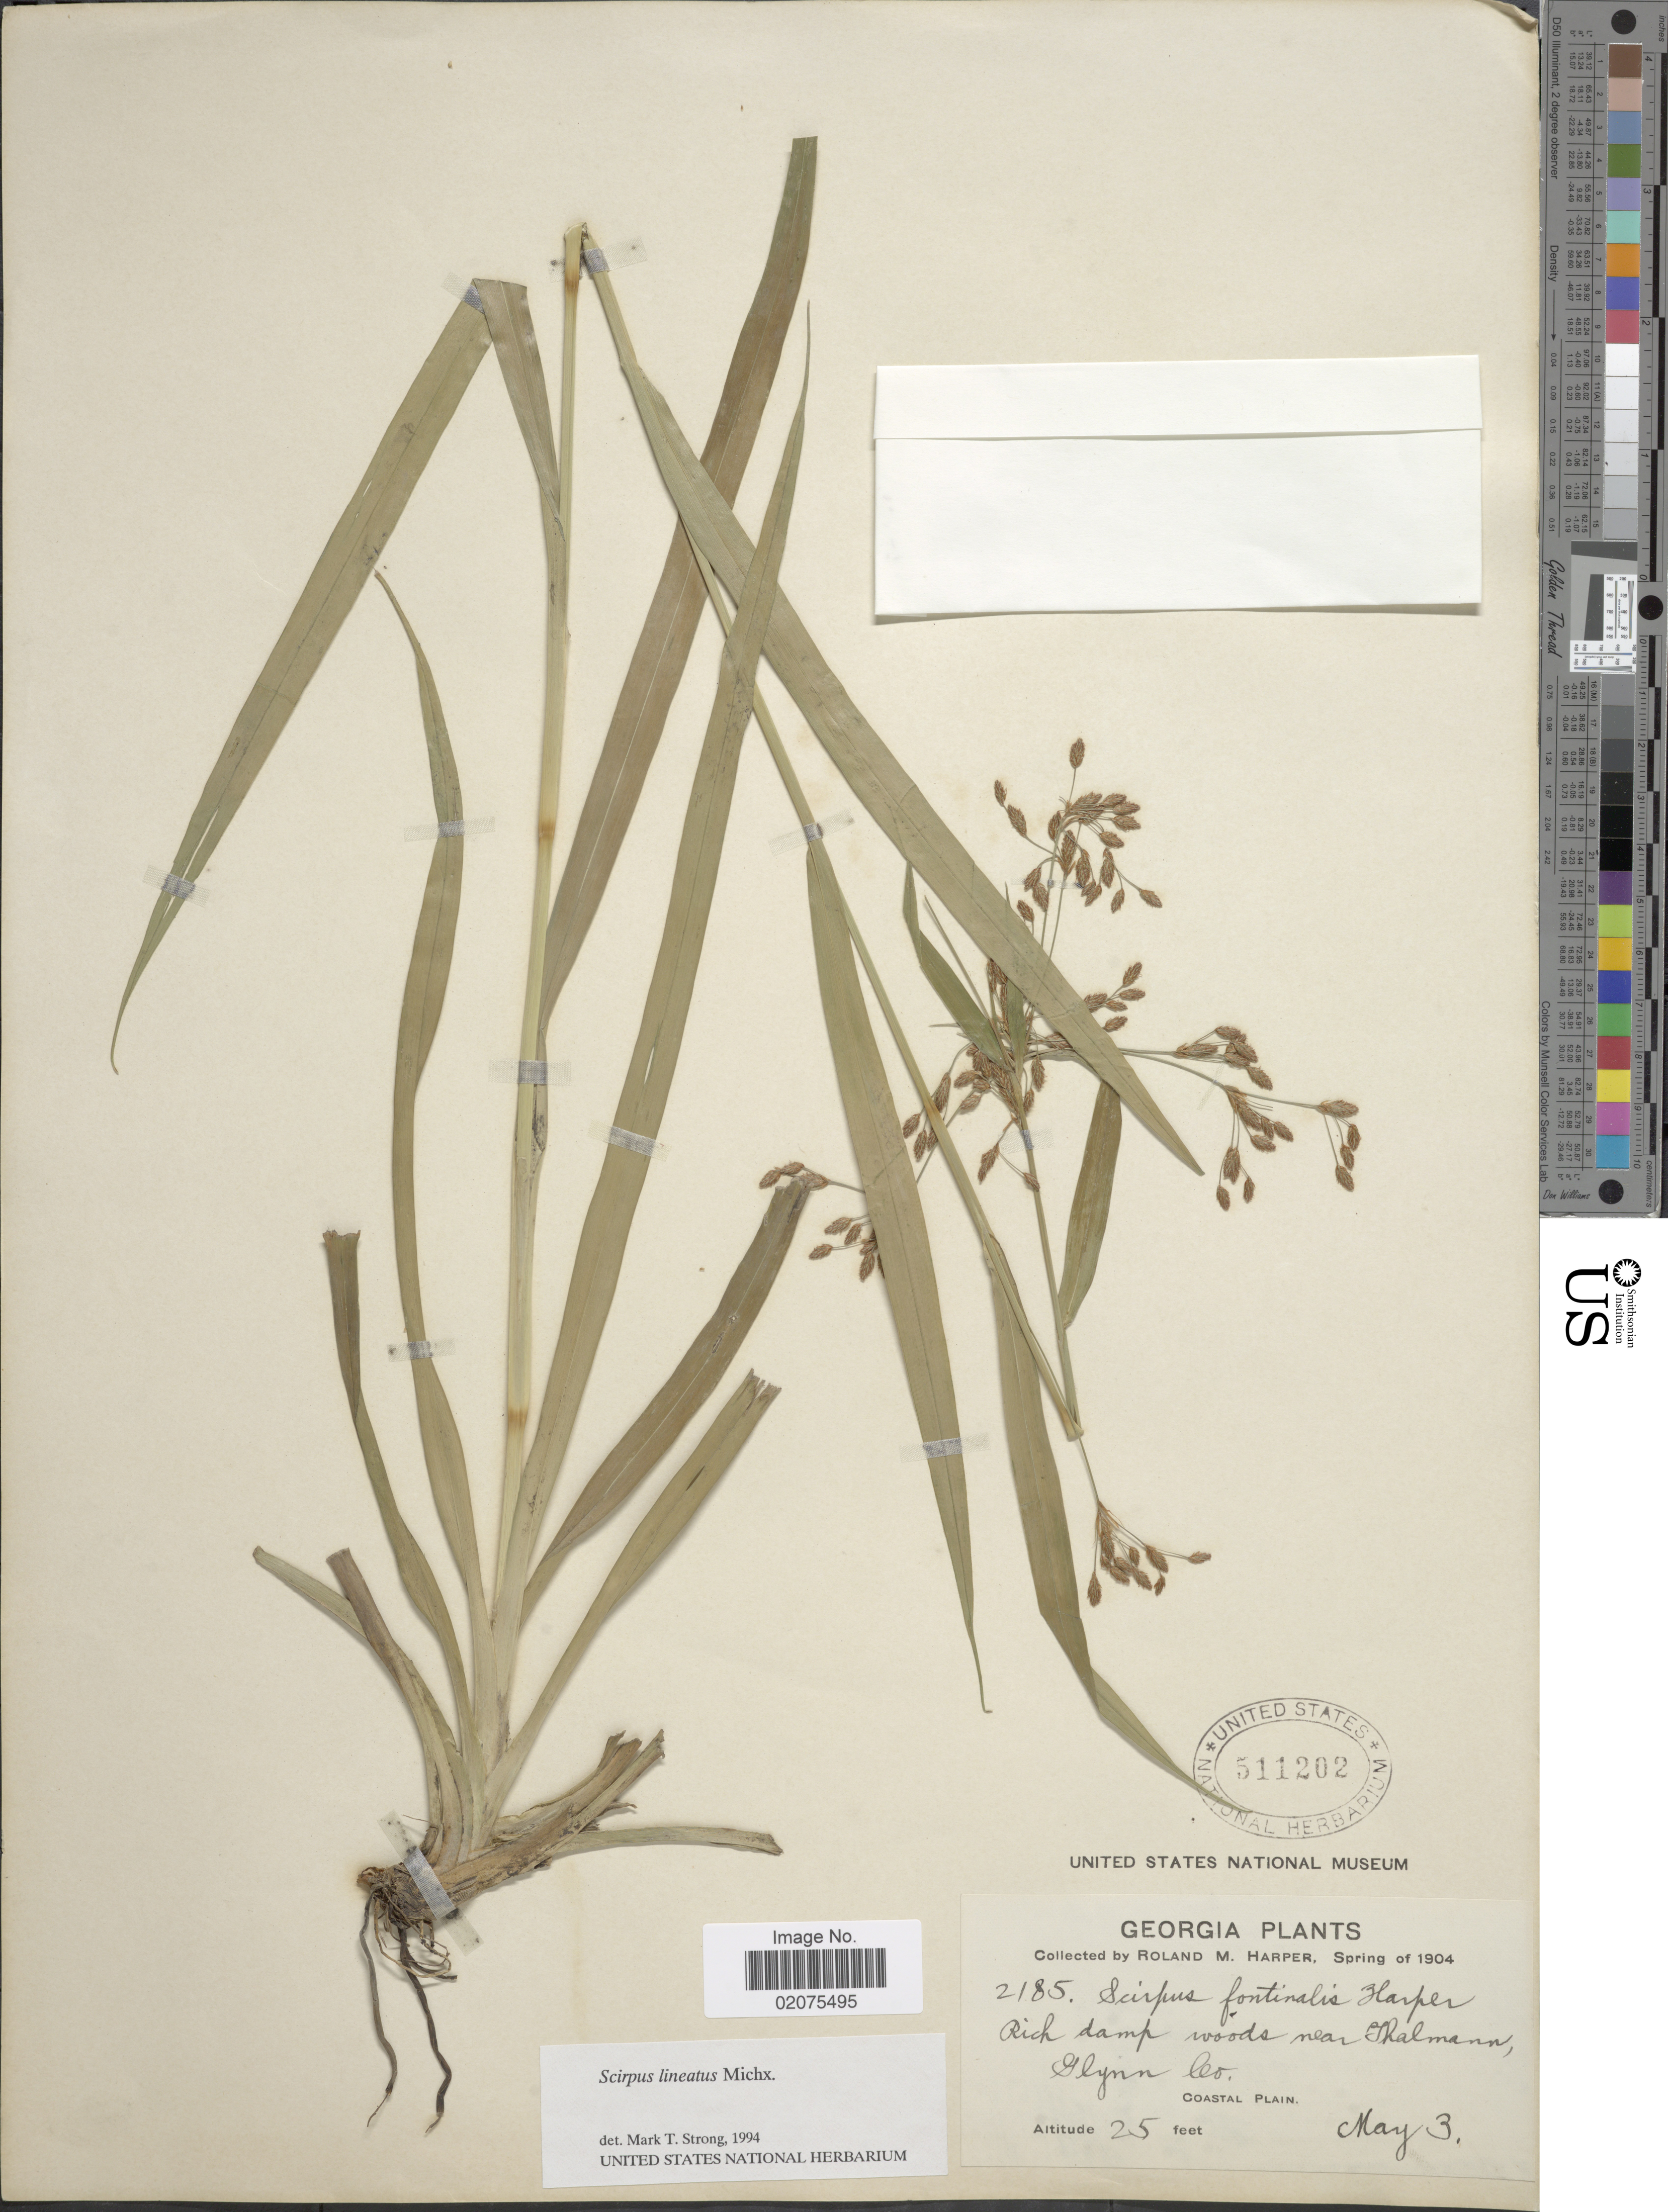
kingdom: Plantae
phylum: Tracheophyta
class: Liliopsida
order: Poales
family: Cyperaceae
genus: Scirpus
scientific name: Scirpus lineatus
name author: Michx.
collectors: R. M. Harper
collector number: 2185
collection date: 1904-05-03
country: United States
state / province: Georgia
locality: Rich damp woods near Thalmann, Glynn Co. Coastal Plain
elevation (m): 8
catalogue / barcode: US 511202